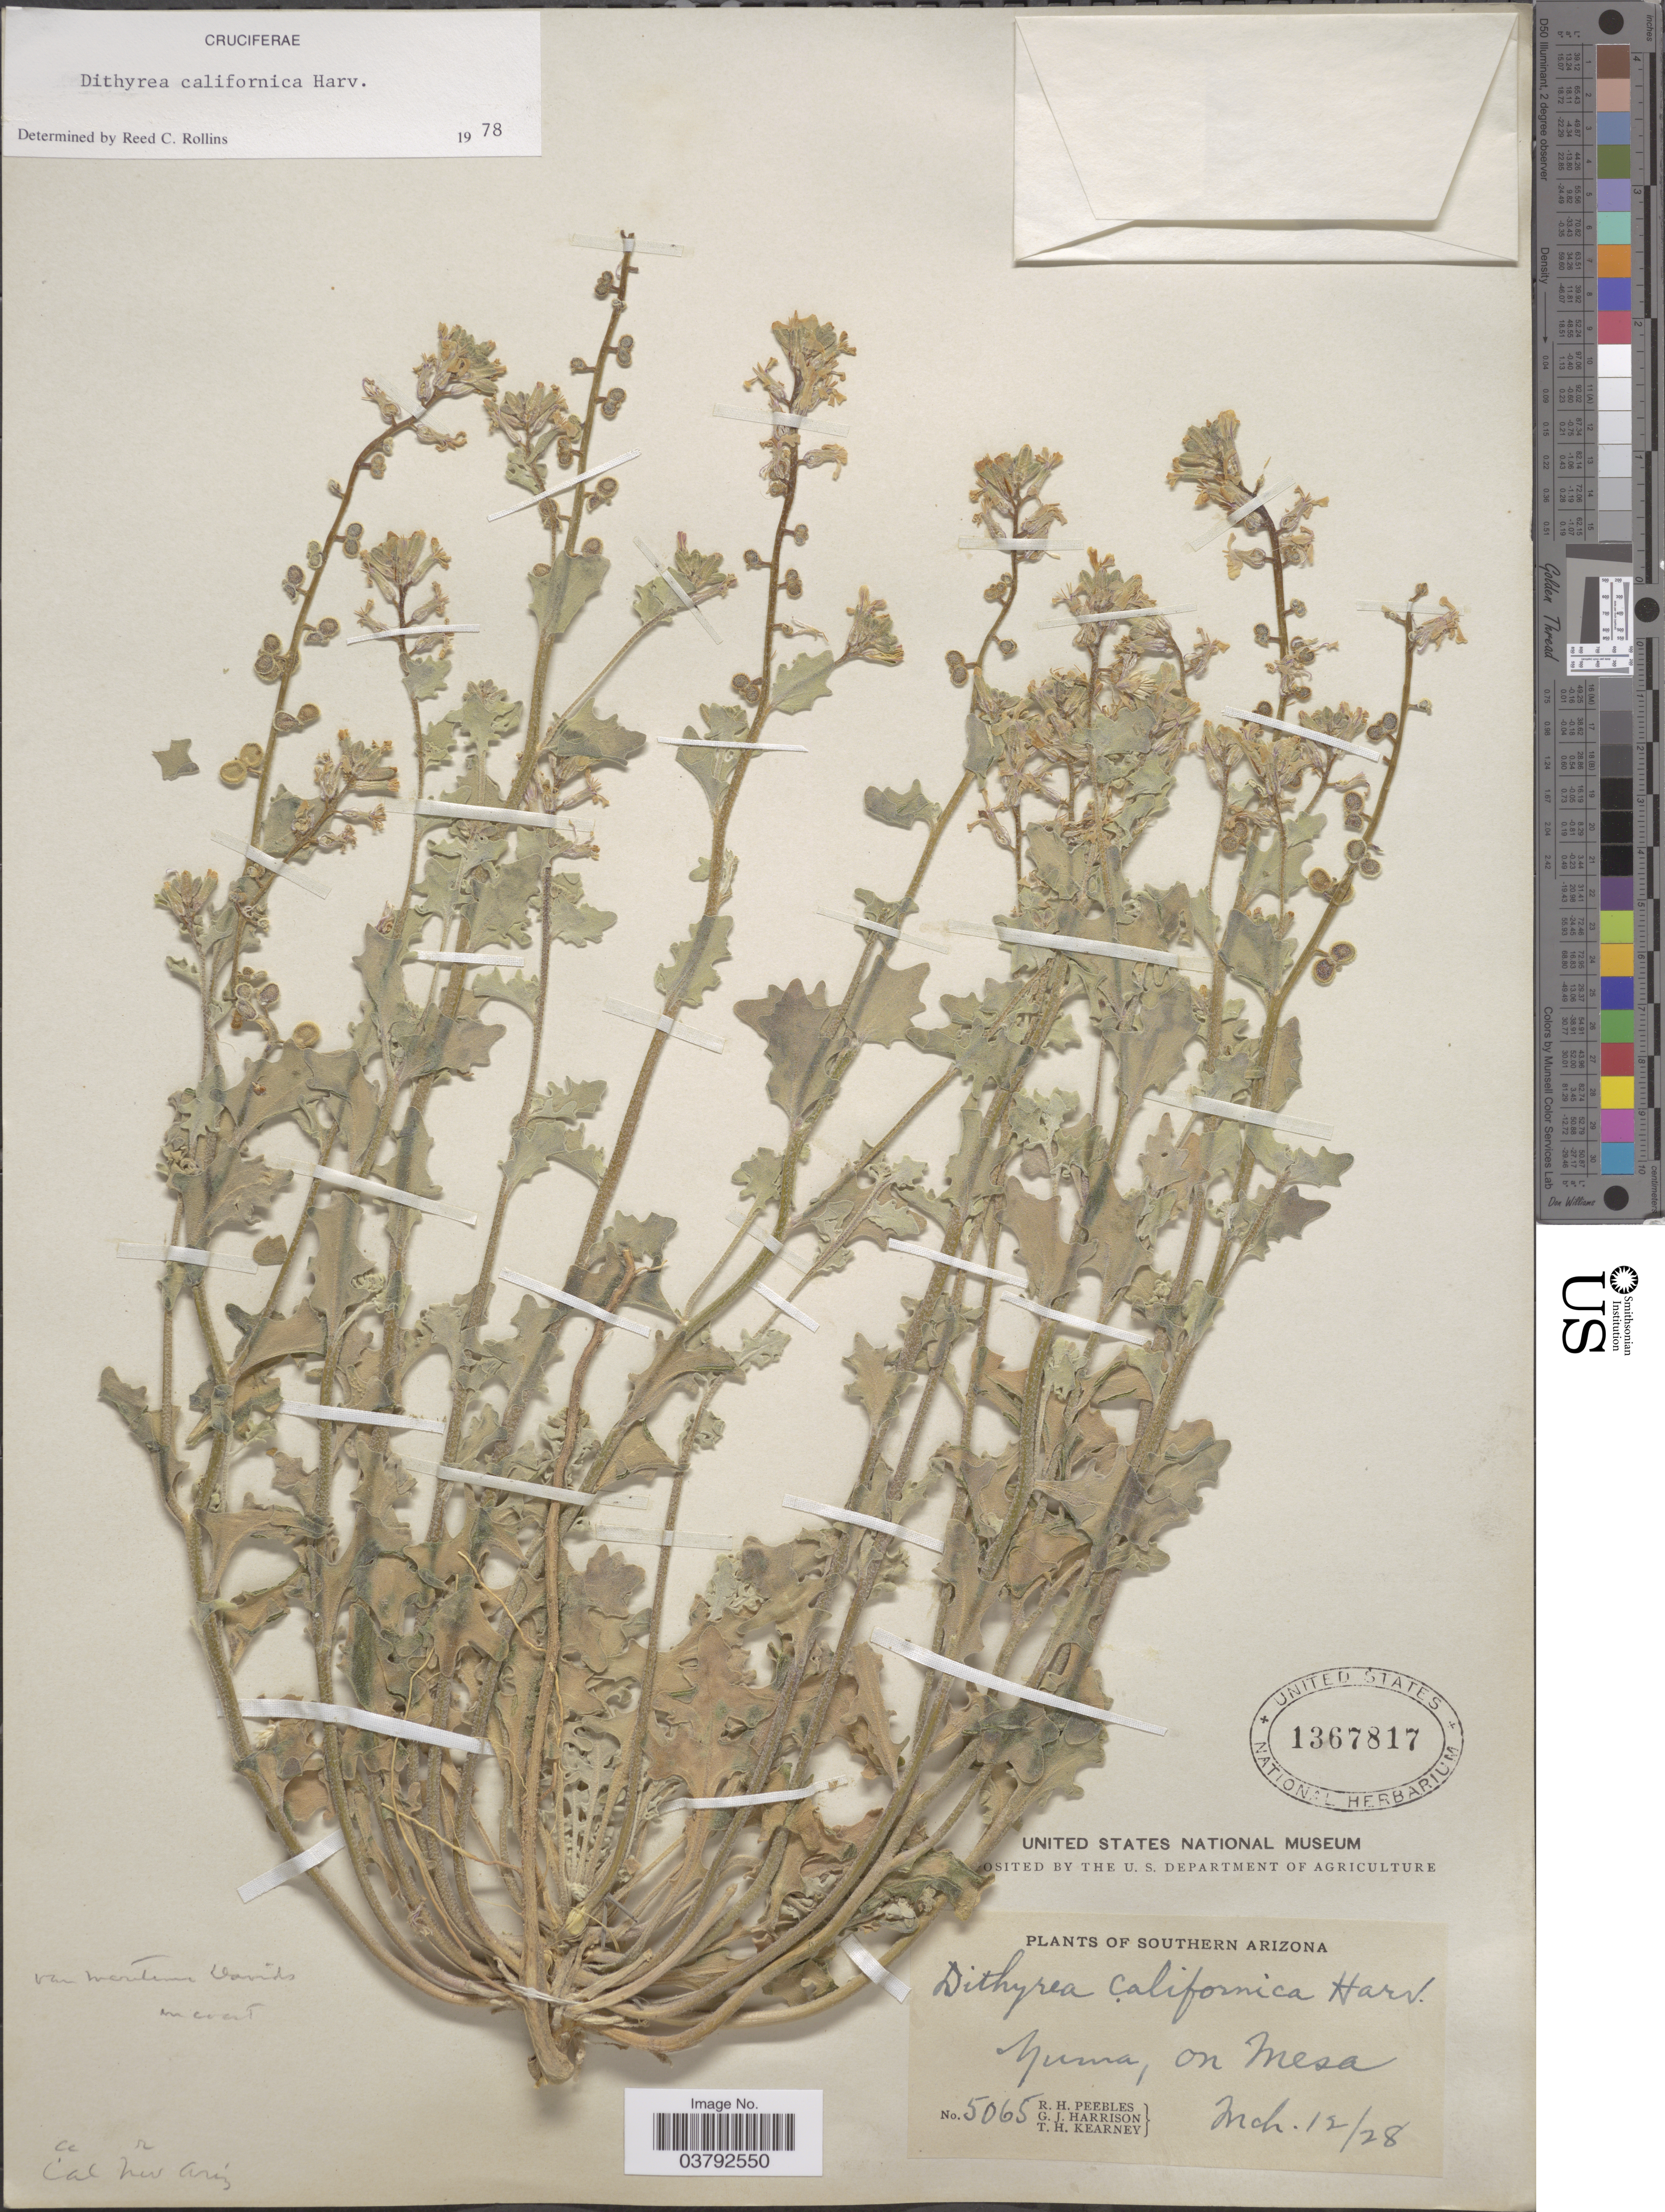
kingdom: Plantae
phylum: Tracheophyta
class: Magnoliopsida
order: Brassicales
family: Brassicaceae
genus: Dithyrea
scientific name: Dithyrea californica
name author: Harv.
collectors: R. H. Peebles, G. J. Harrison & T. H. Kearney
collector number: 5065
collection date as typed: Transcribed d/m/y: 12/3/28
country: United States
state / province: Arizona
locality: Southern Arizona. Yuma, on mesa.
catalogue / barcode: US 1367817